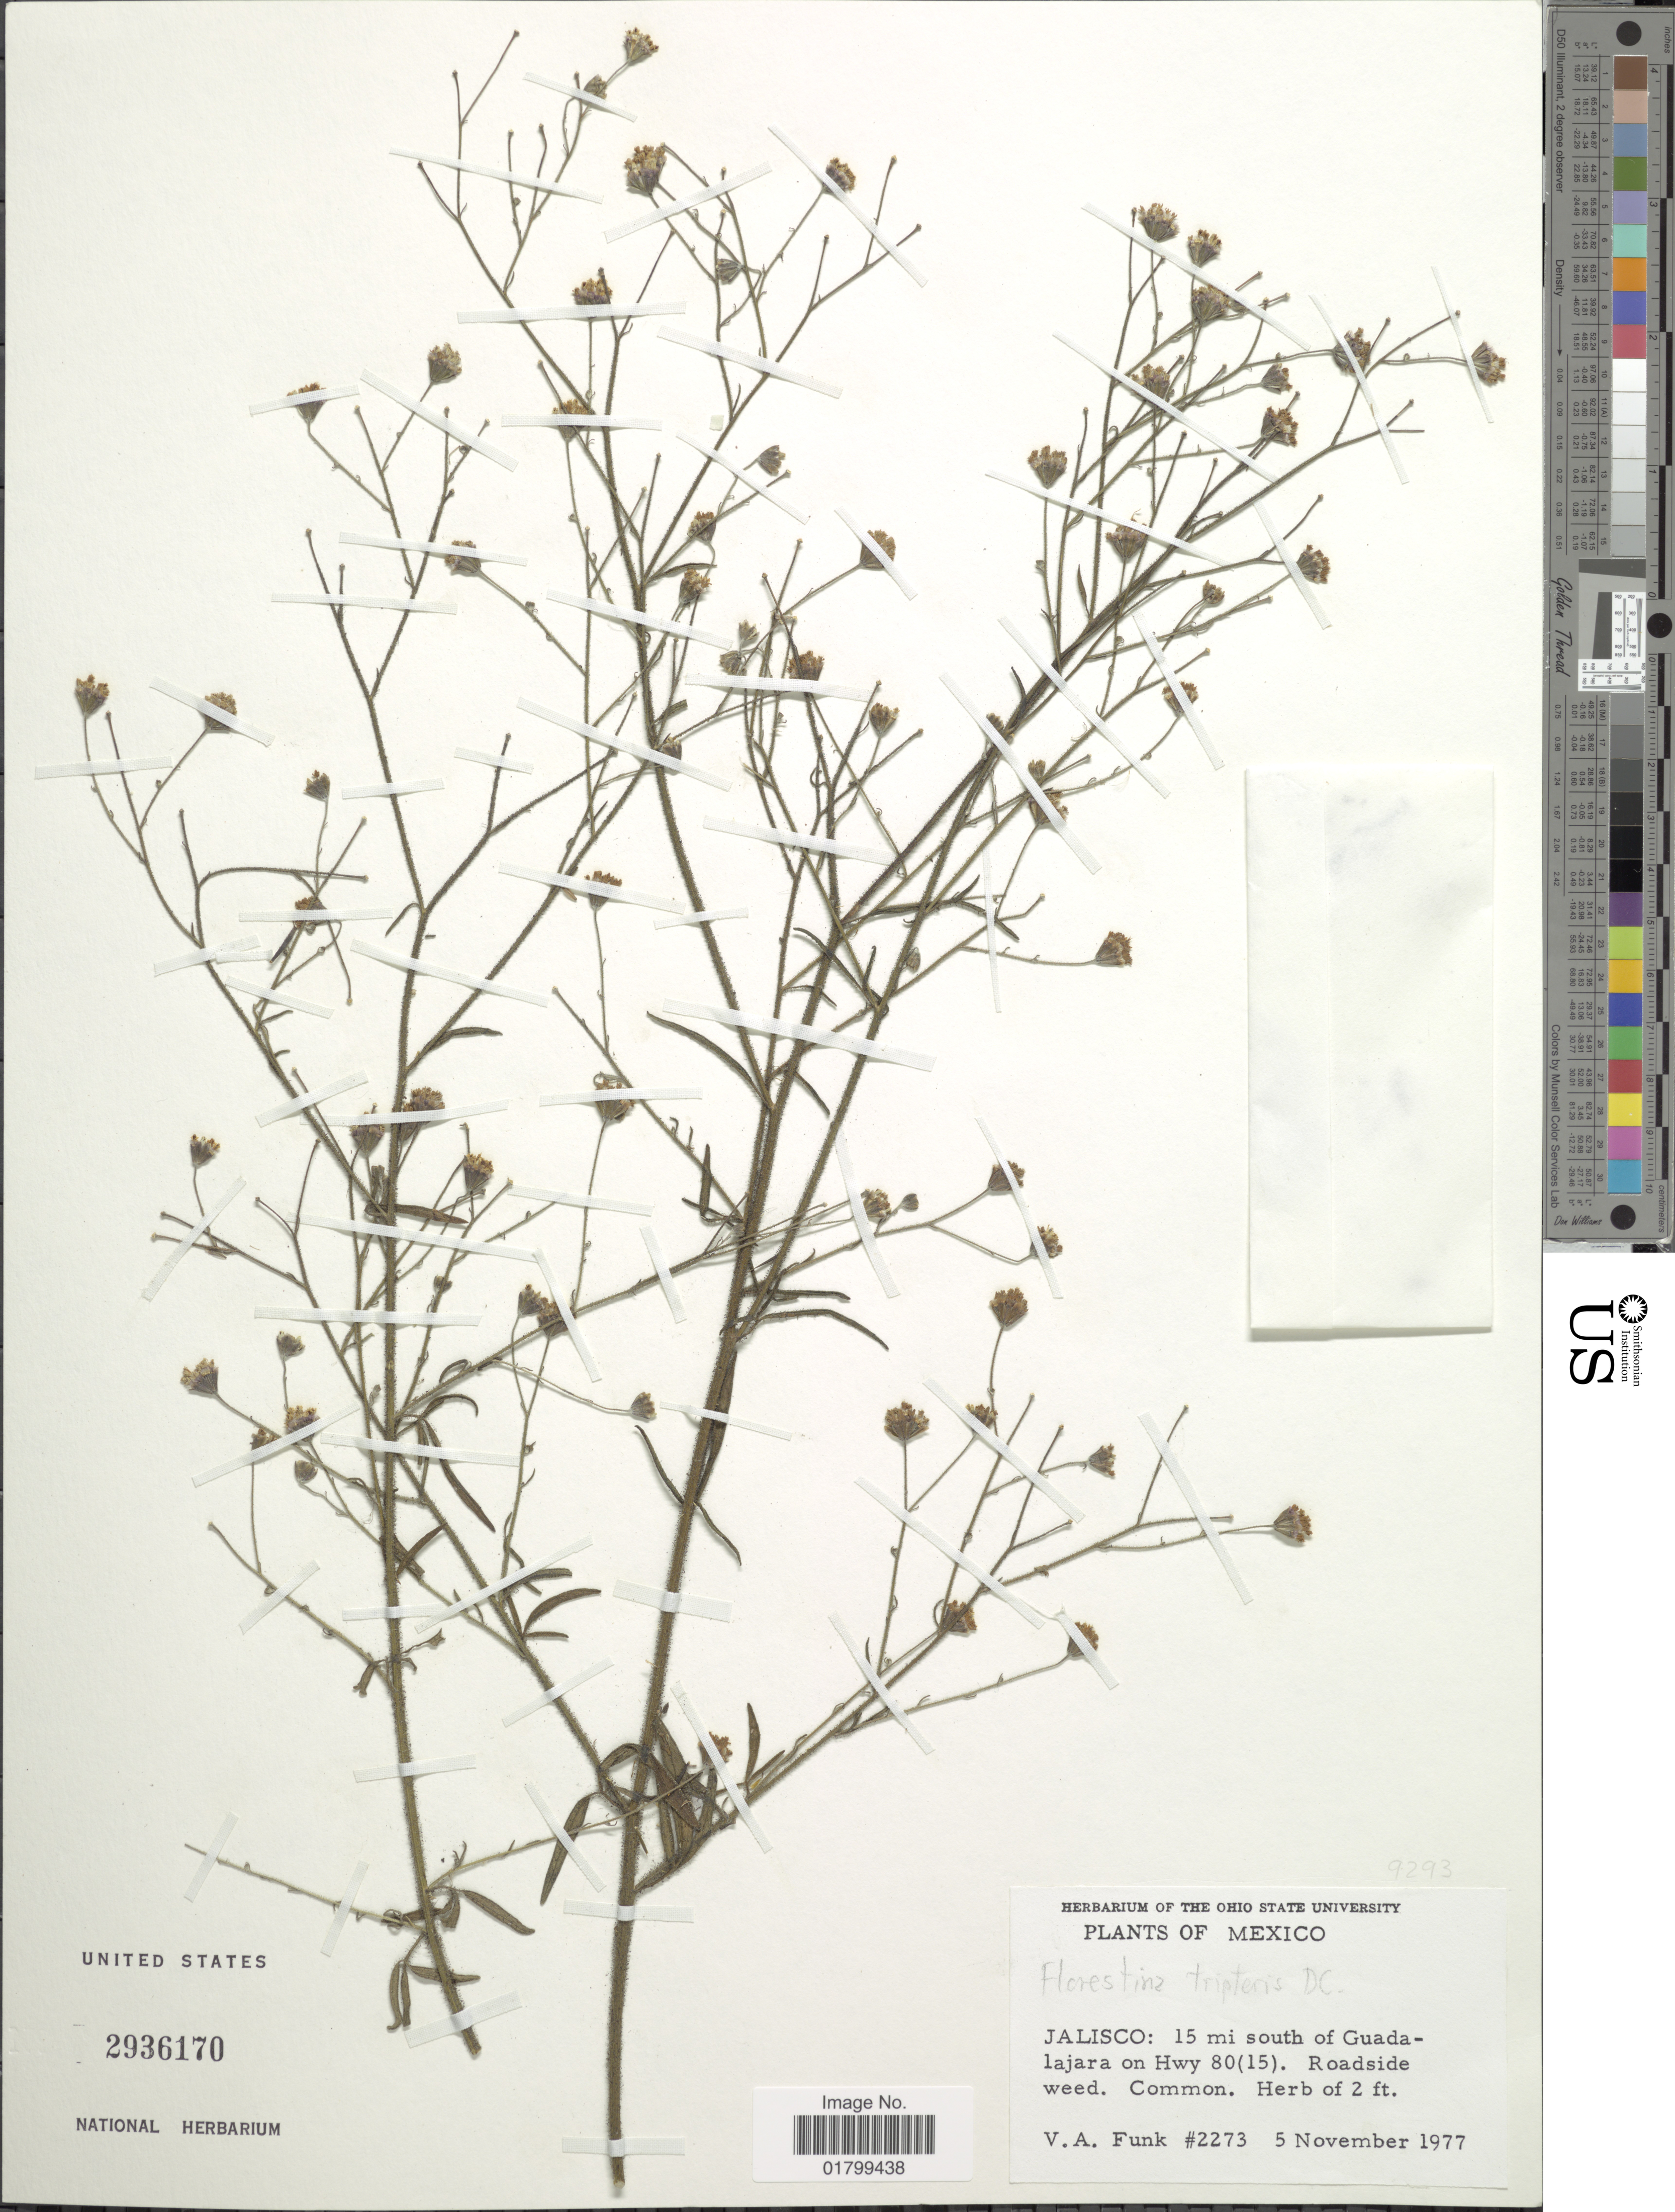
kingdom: Plantae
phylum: Tracheophyta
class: Magnoliopsida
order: Asterales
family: Asteraceae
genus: Florestina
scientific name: Florestina tripteris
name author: DC.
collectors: V. Funk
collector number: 2273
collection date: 1977-11-05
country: Mexico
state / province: Jalisco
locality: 15 mi south of Guadalajara on Hwy 80 (15)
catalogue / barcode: US 2936170